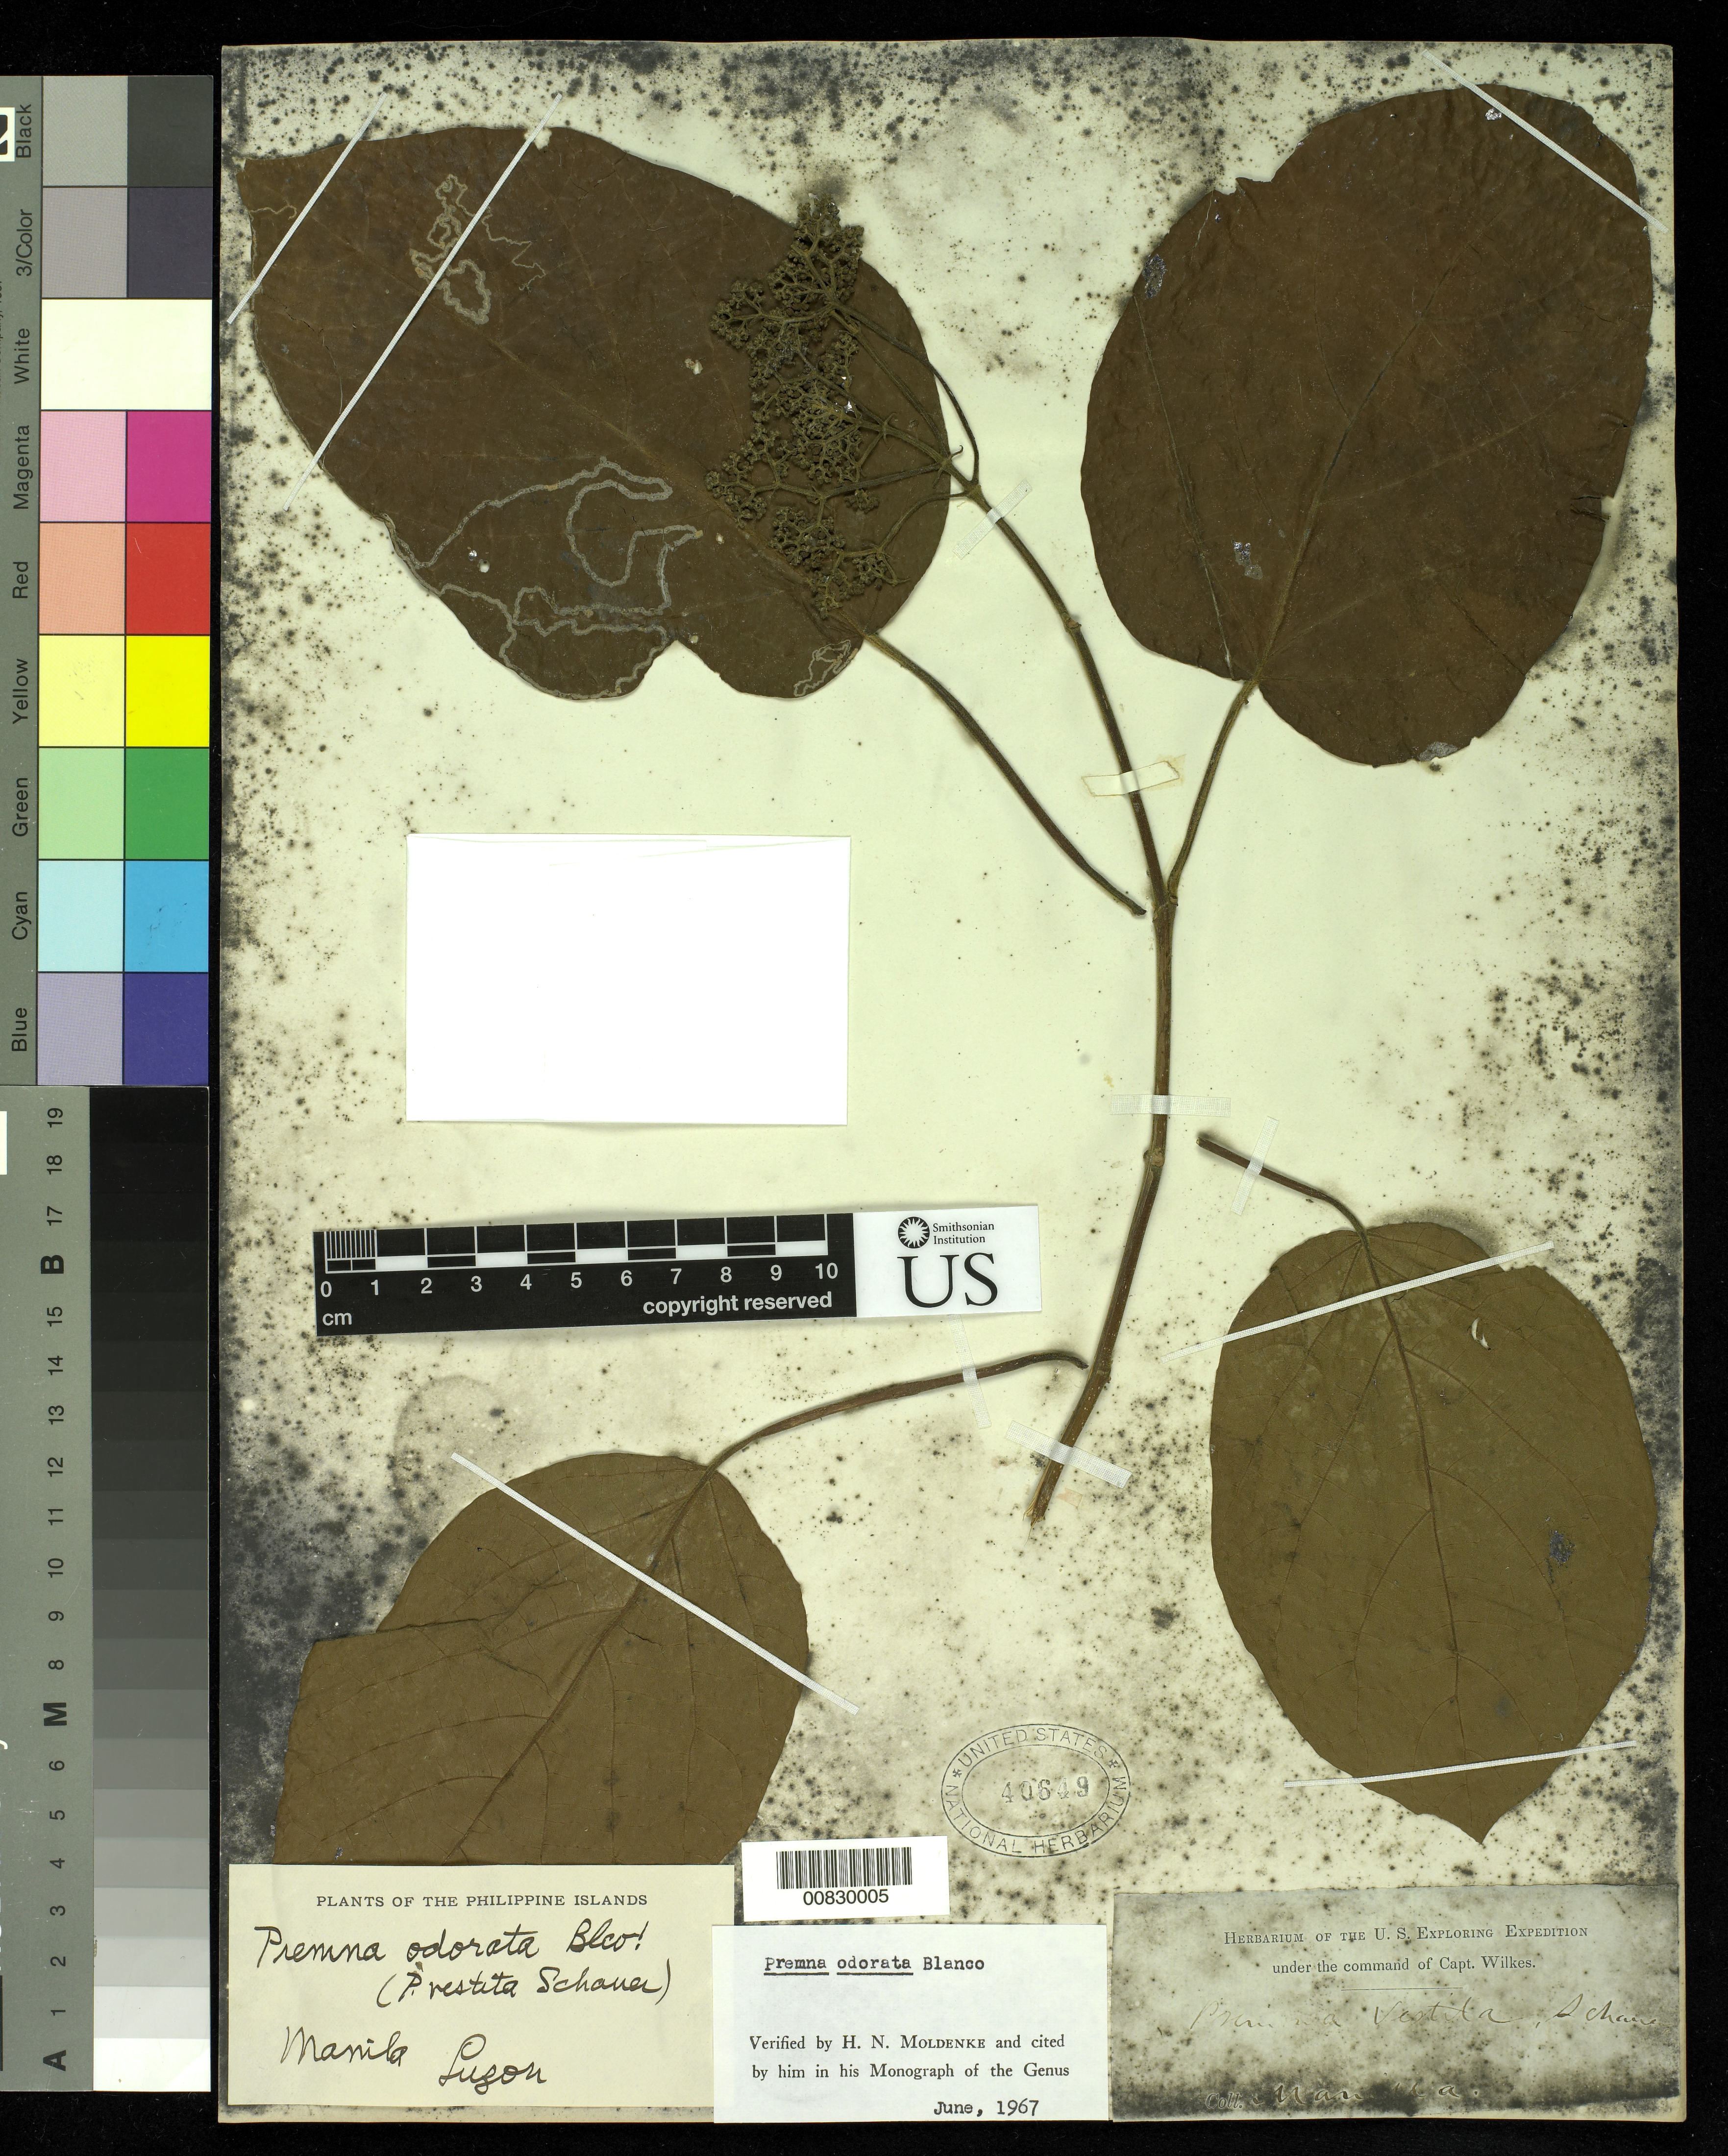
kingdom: Plantae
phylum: Tracheophyta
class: Magnoliopsida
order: Lamiales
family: Lamiaceae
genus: Premna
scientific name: Premna odorata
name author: Blanco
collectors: Wilkes Explor. Exped.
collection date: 1838/1842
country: Philippines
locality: Manilla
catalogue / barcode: US 40649